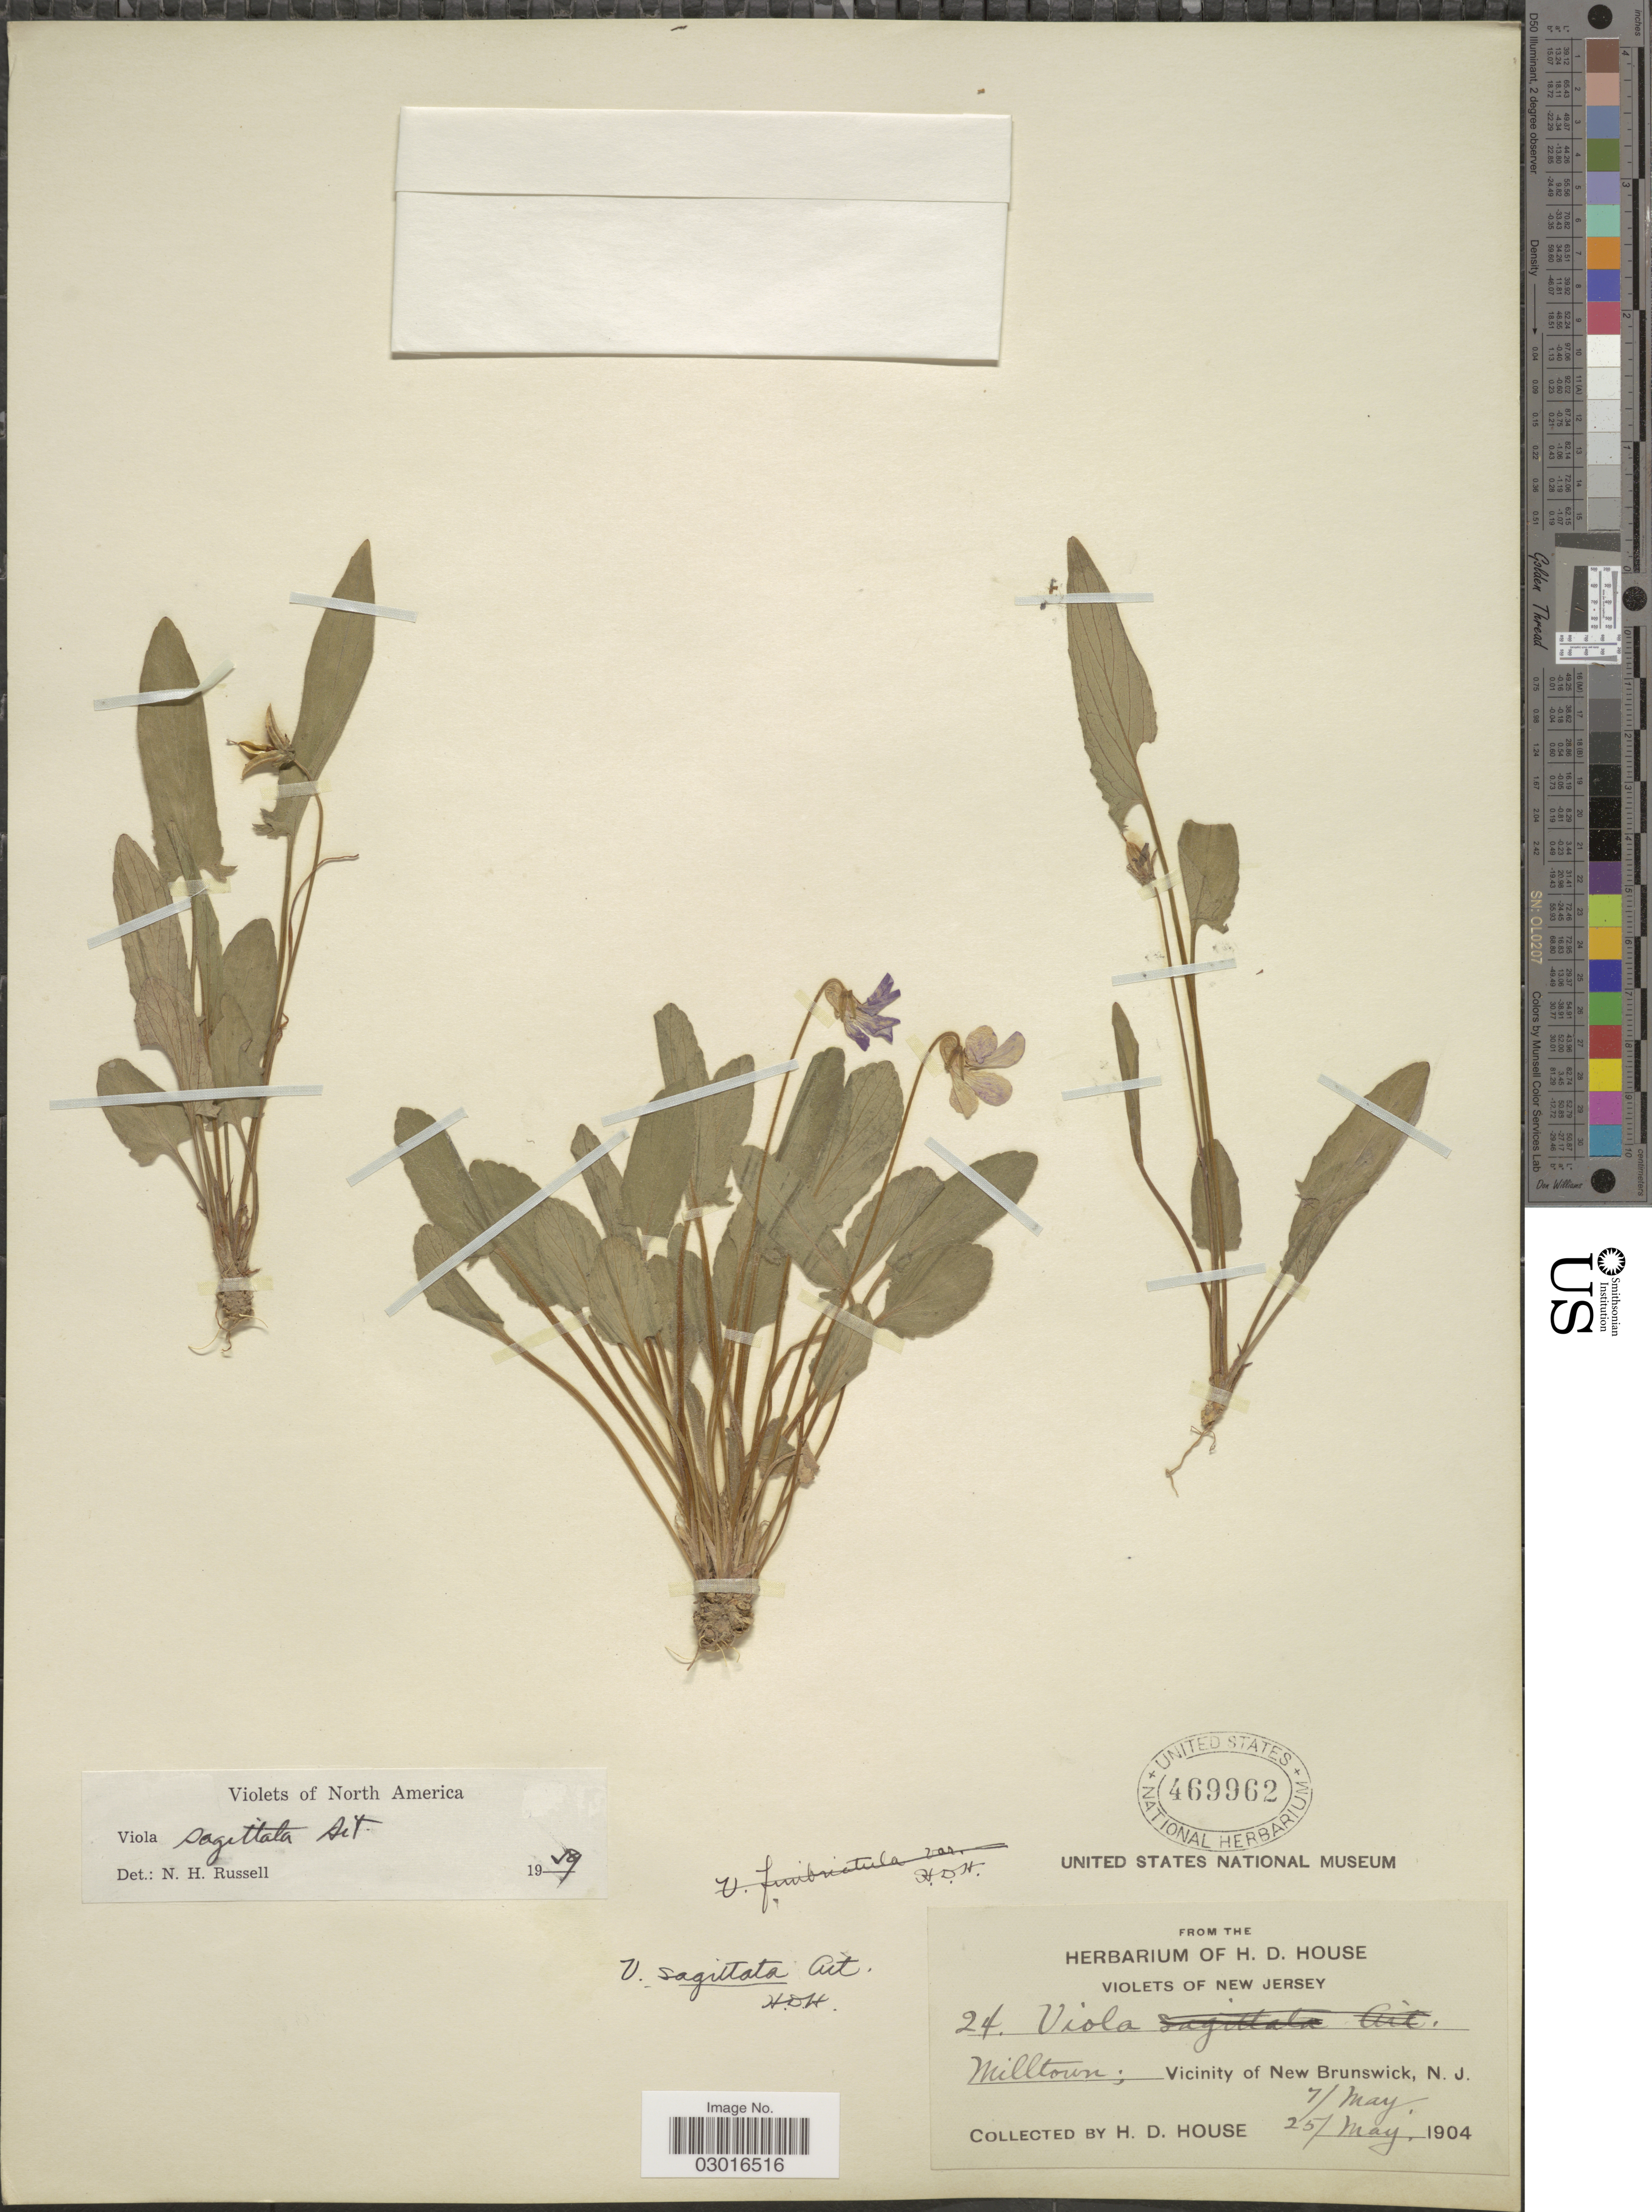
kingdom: Plantae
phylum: Tracheophyta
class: Magnoliopsida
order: Malpighiales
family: Violaceae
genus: Viola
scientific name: Viola sagittata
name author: Aiton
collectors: H. D. House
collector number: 24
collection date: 1904-05-25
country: United States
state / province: New Jersey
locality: Milltown; Vicinity of New Brunswick.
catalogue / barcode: US 469962